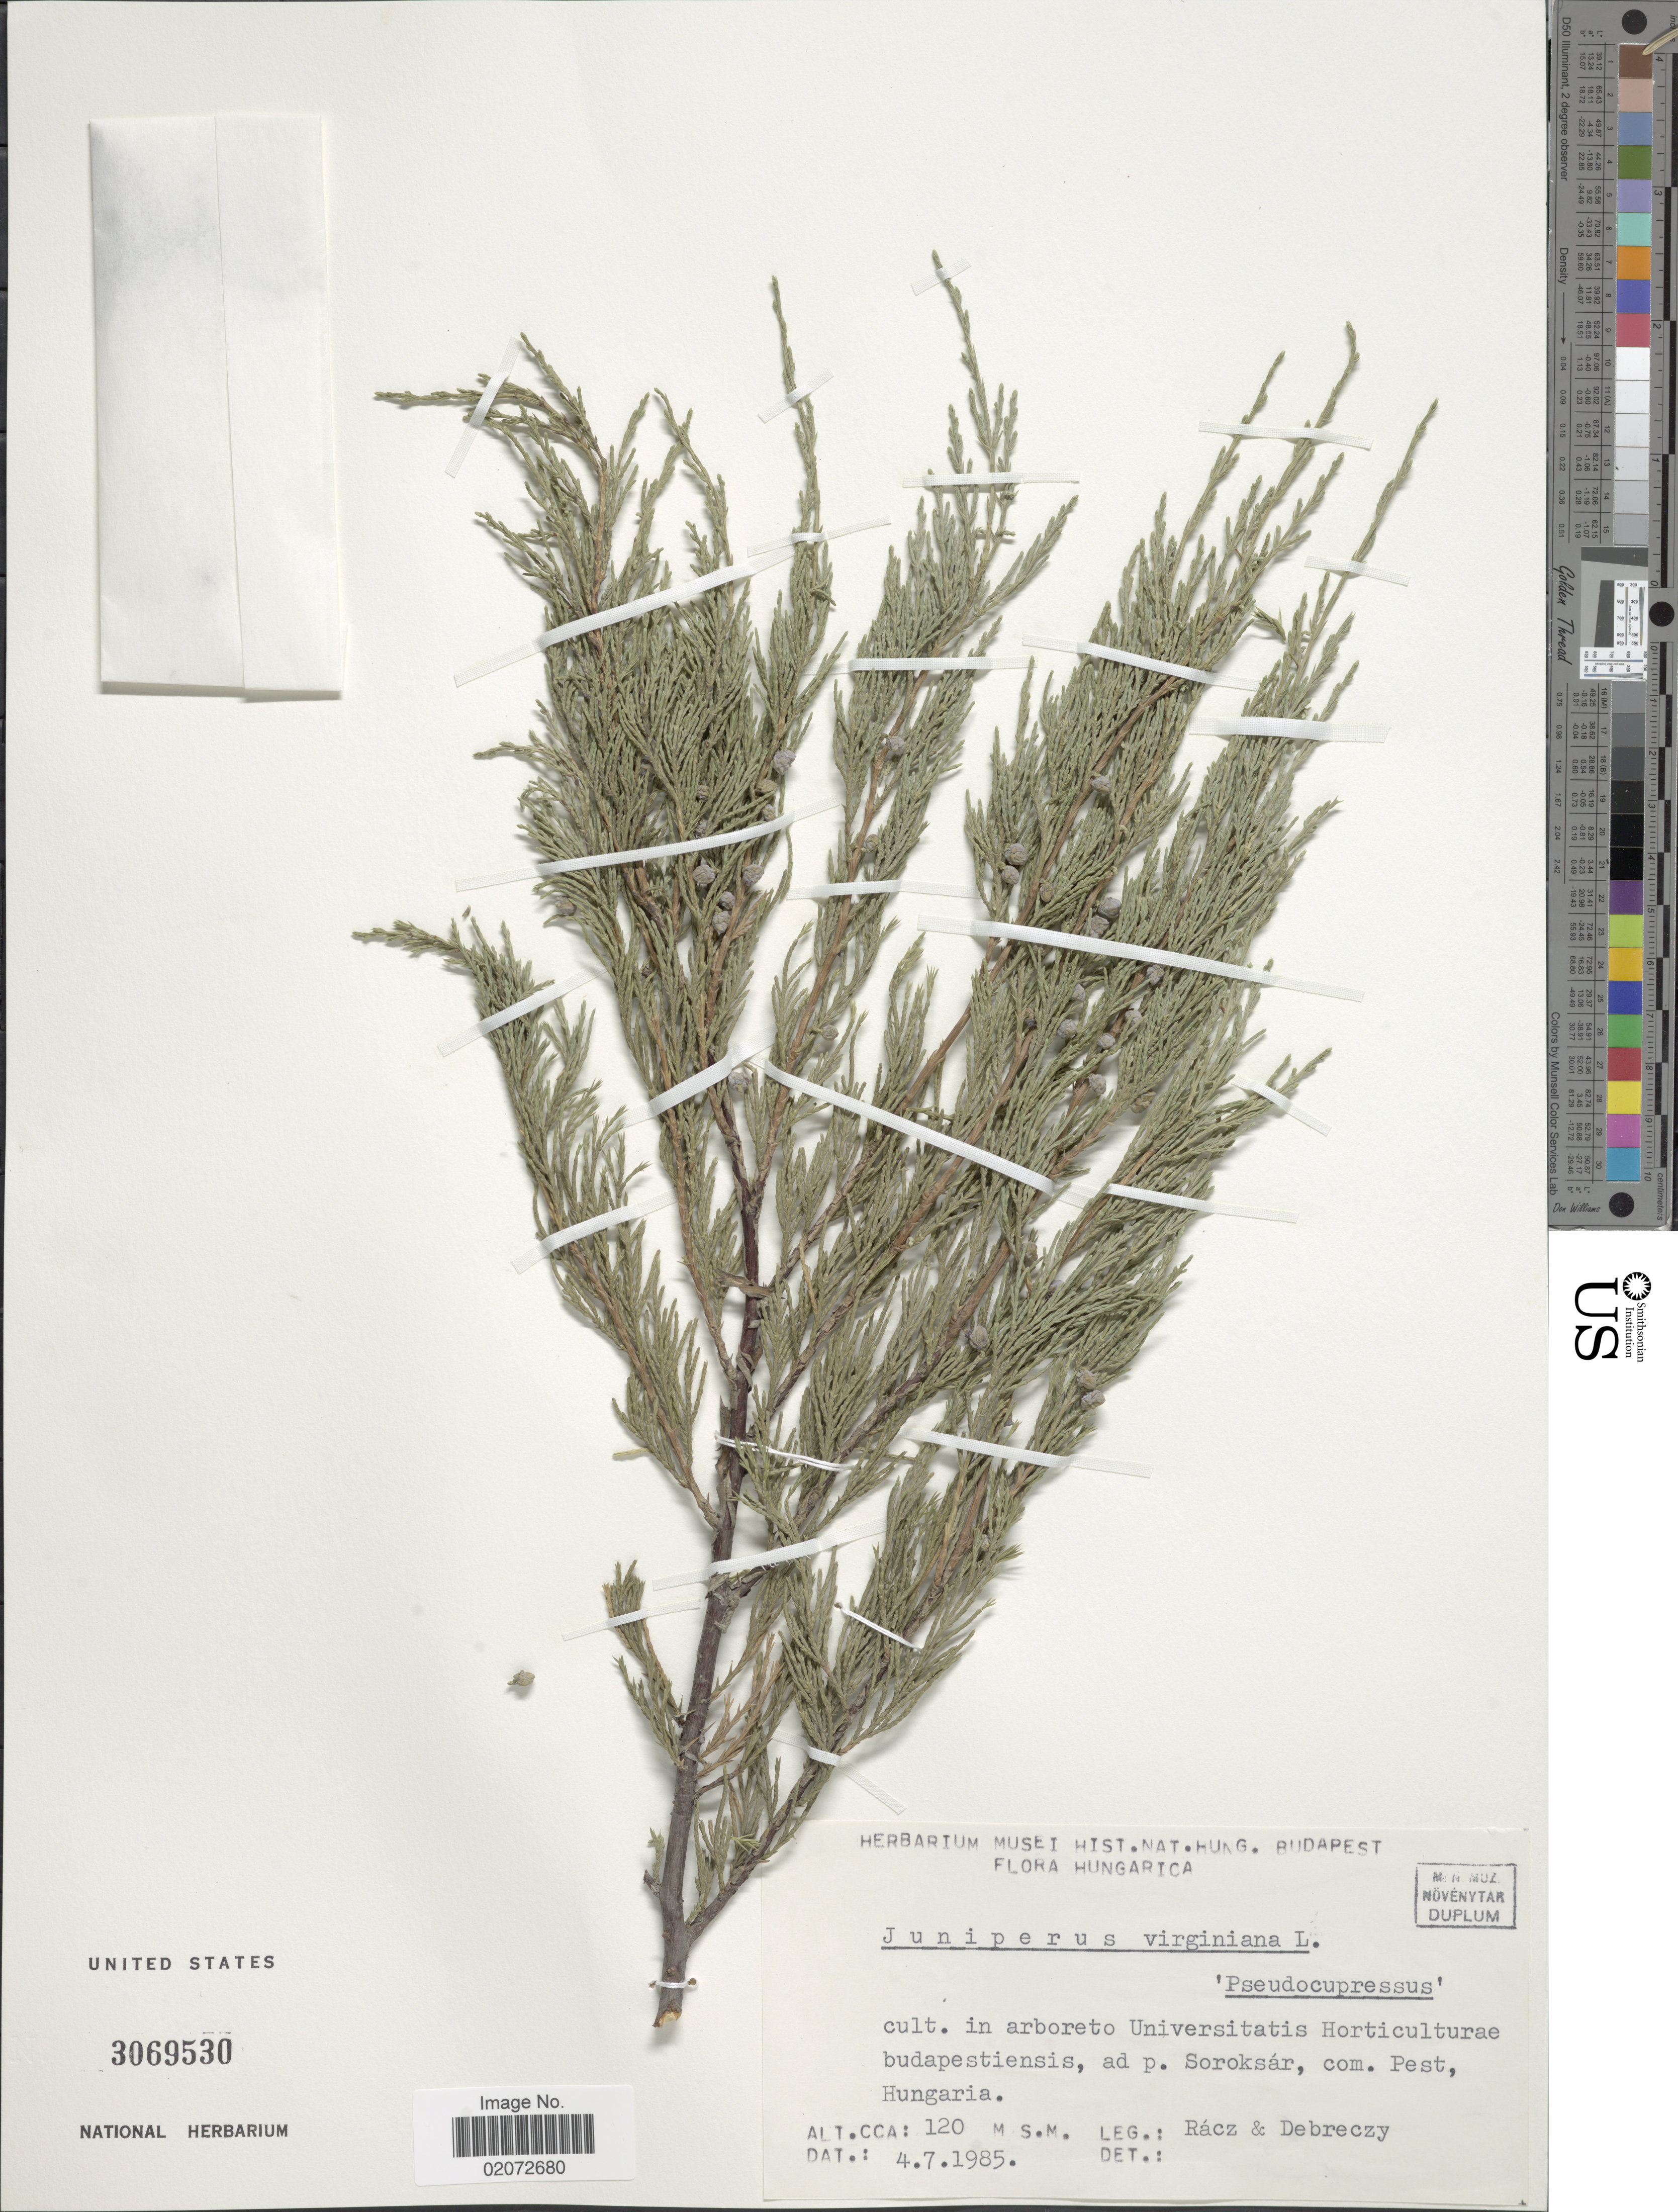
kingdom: Plantae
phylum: Tracheophyta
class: Pinopsida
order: Pinales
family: Cupressaceae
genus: Juniperus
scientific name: Juniperus virginiana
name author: L.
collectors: Rácz & Z. Debreczy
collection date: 1985-07-04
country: Hungary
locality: Hungarica. cult, in arboreto universitatis Horticulturae budapestiensis, ad p. Soroksar, com. Pest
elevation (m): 120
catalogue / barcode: US 3069530